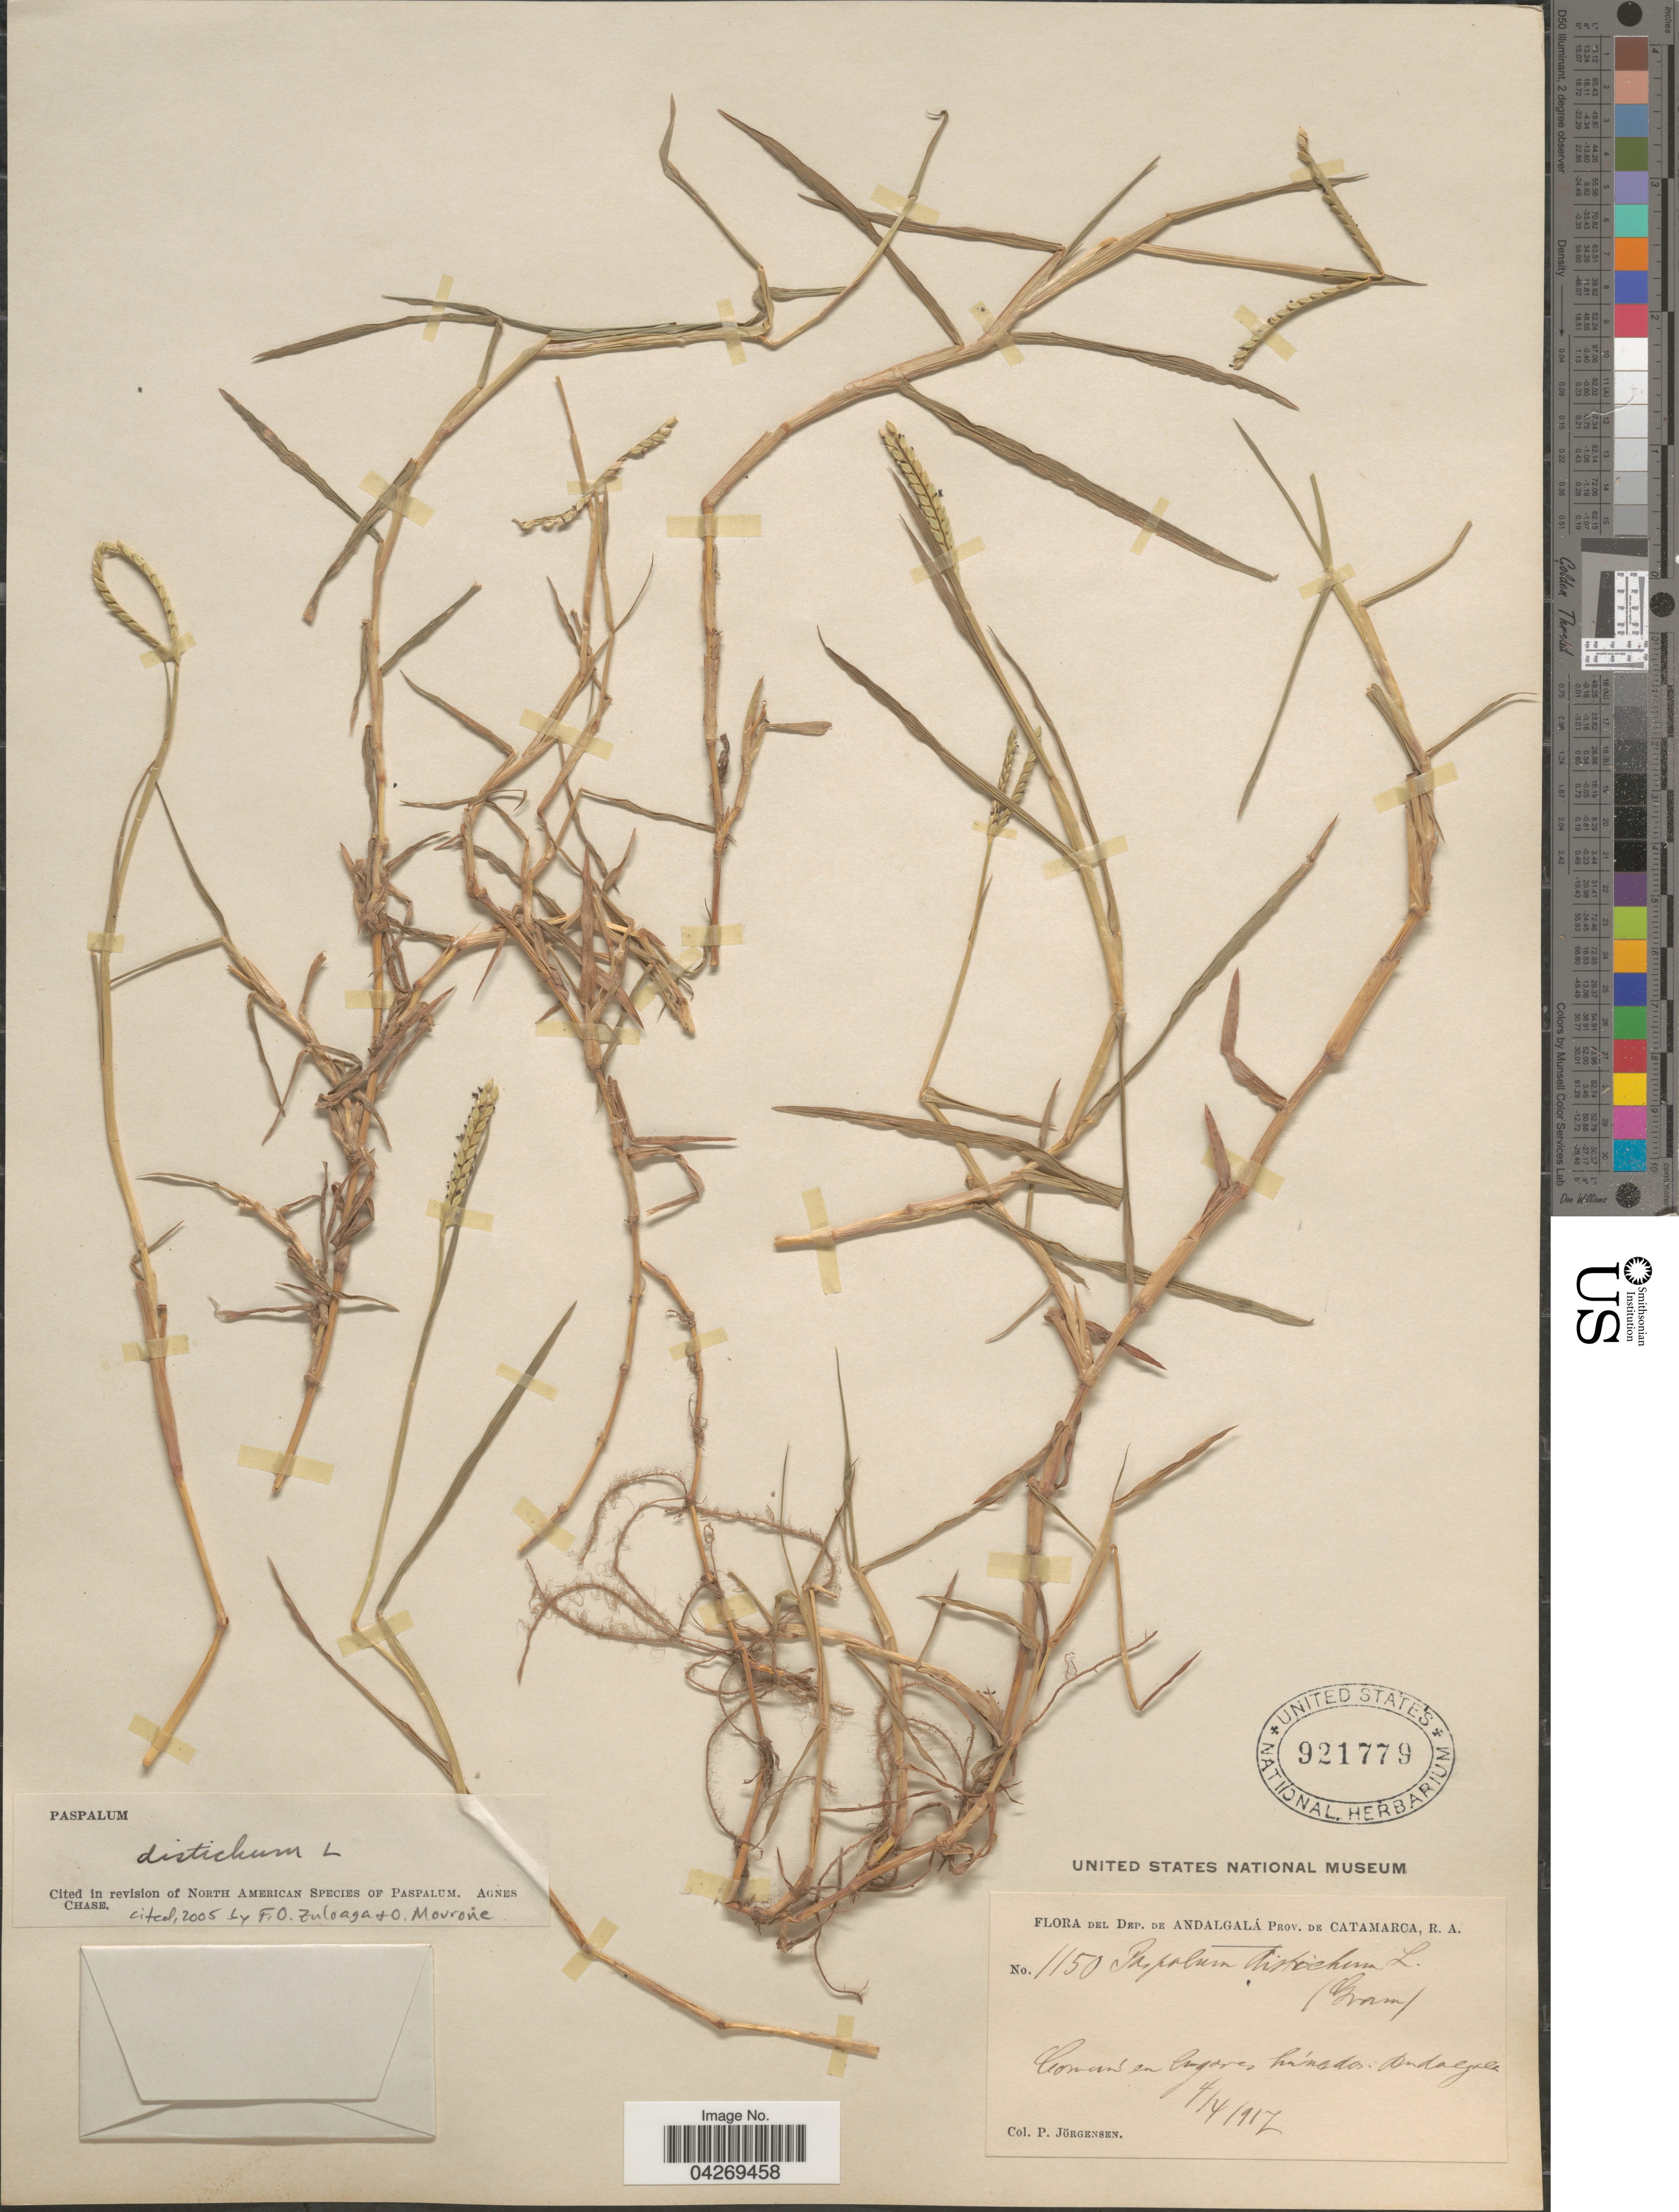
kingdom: Plantae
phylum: Tracheophyta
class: Liliopsida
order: Poales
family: Poaceae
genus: Paspalum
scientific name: Paspalum distichum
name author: L.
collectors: P. Jörgensen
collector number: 1150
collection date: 1917-04-04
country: Argentina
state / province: Catamarca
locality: Dep. de Andalgalá. Común en lugare, húmedos Andalgala.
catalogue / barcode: US 921779